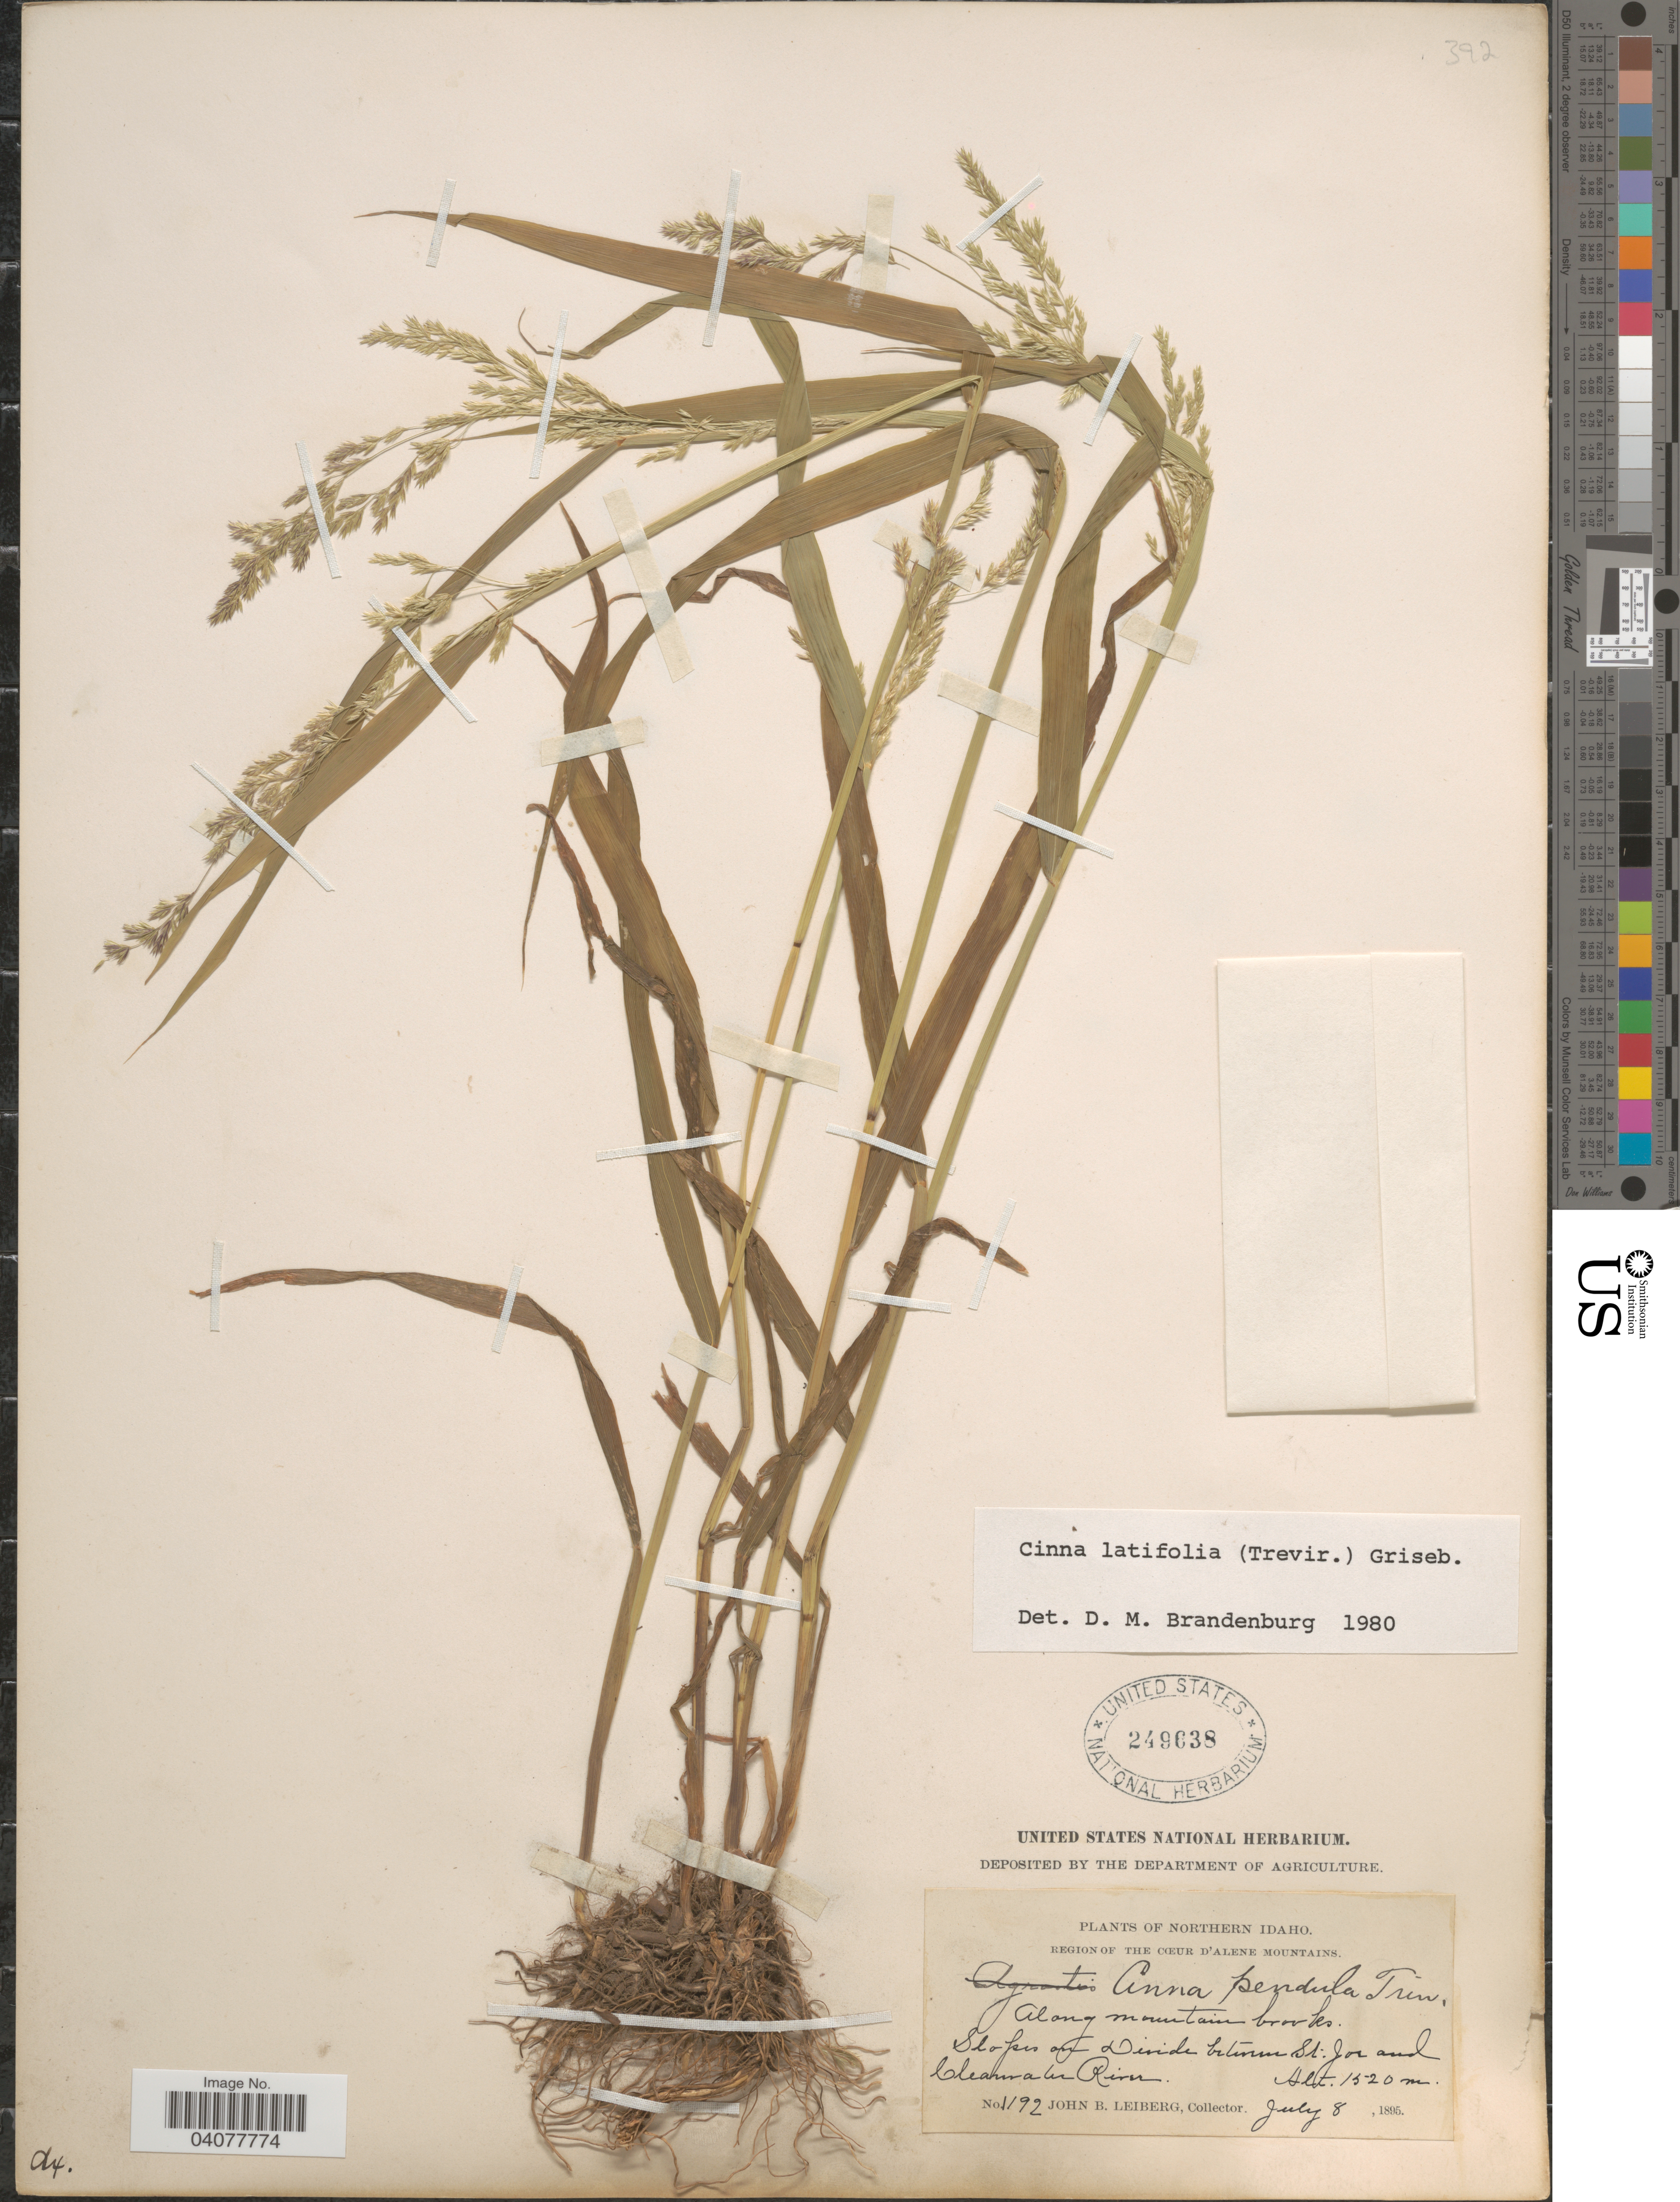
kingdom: Plantae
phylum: Tracheophyta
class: Liliopsida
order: Poales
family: Poaceae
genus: Cinna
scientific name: Cinna latifolia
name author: (Trevir. ex Goeppert) Griseb.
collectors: J. B. Leiberg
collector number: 1192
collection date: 1895-07-08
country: United States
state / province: Idaho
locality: Northern Idaho. Region of the Coeur d'Alene Mountains. Along mountain brooks. Slopes on Divide between St. Joe and Clearwater River.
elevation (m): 1520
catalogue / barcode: US 249638